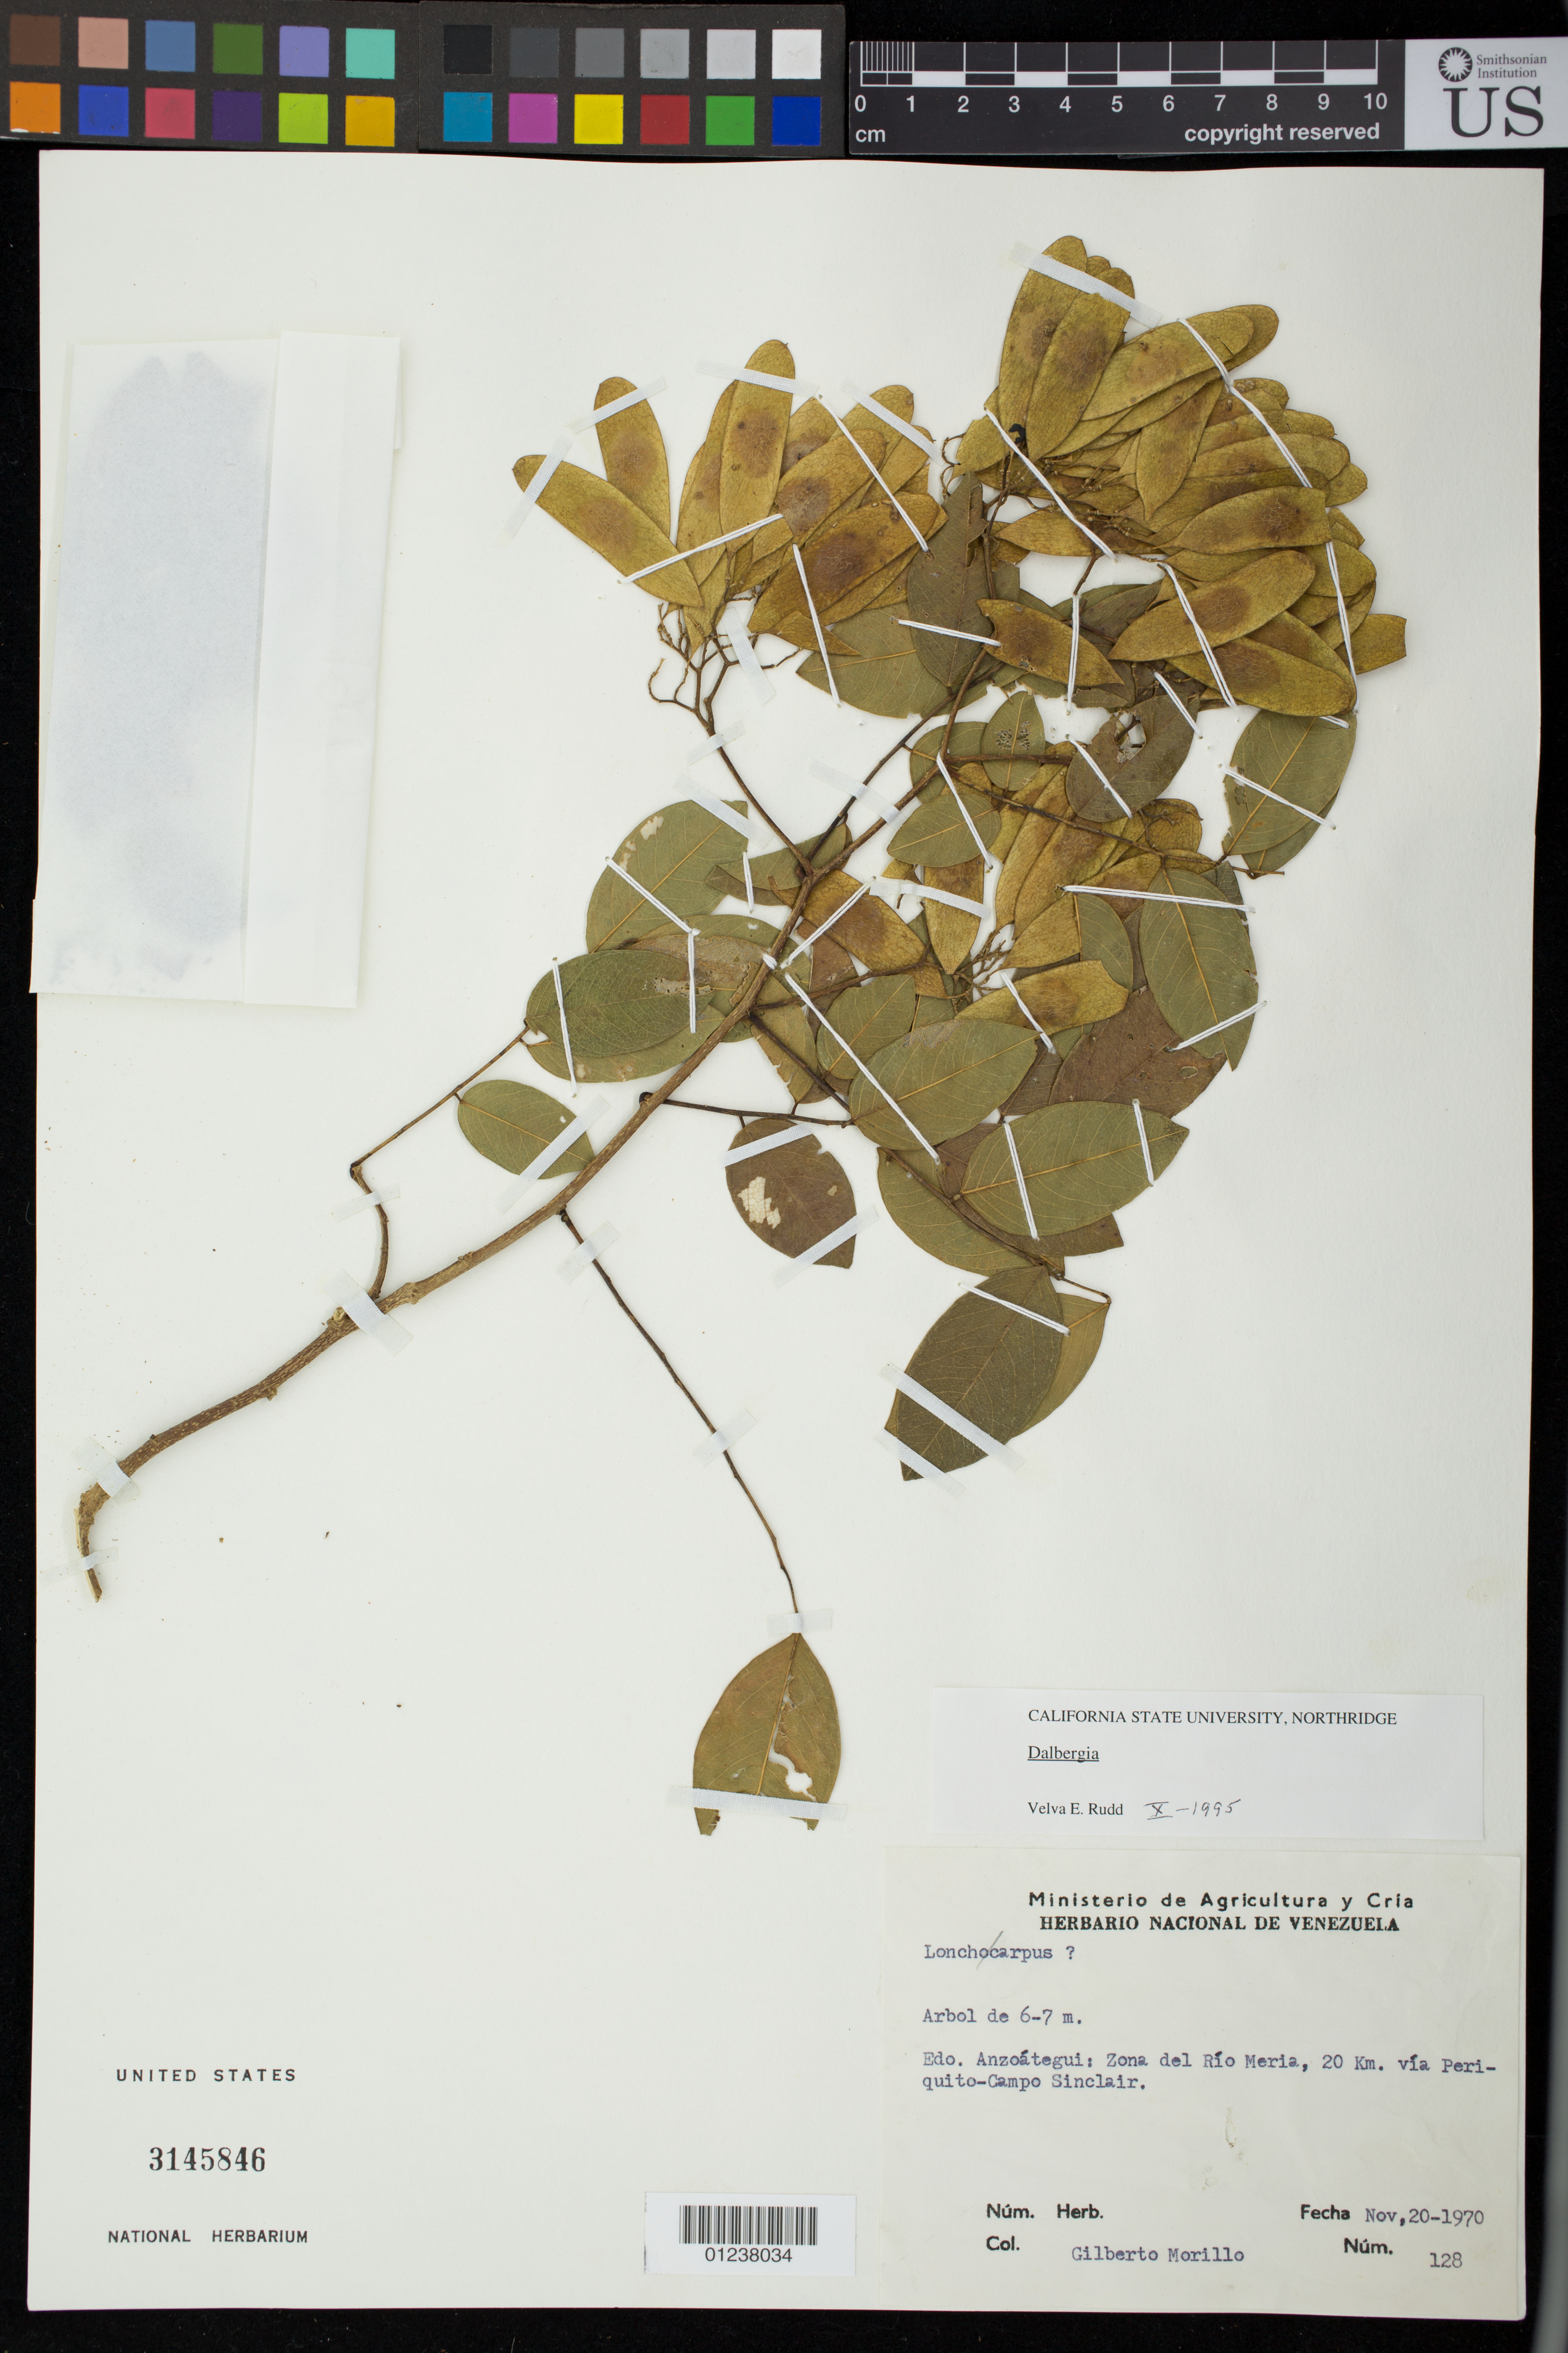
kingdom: Plantae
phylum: Tracheophyta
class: Magnoliopsida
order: Fabales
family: Fabaceae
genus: Dalbergia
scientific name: Dalbergia frutescens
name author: (Vell.) Britton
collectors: G. Morillo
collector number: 128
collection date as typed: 20 Nov 1970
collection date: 1970-11-20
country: Venezuela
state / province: Anzoátegui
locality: Zona del Rio Meria, 20 km via Periquito-Campo Sinclair.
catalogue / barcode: US 3145846